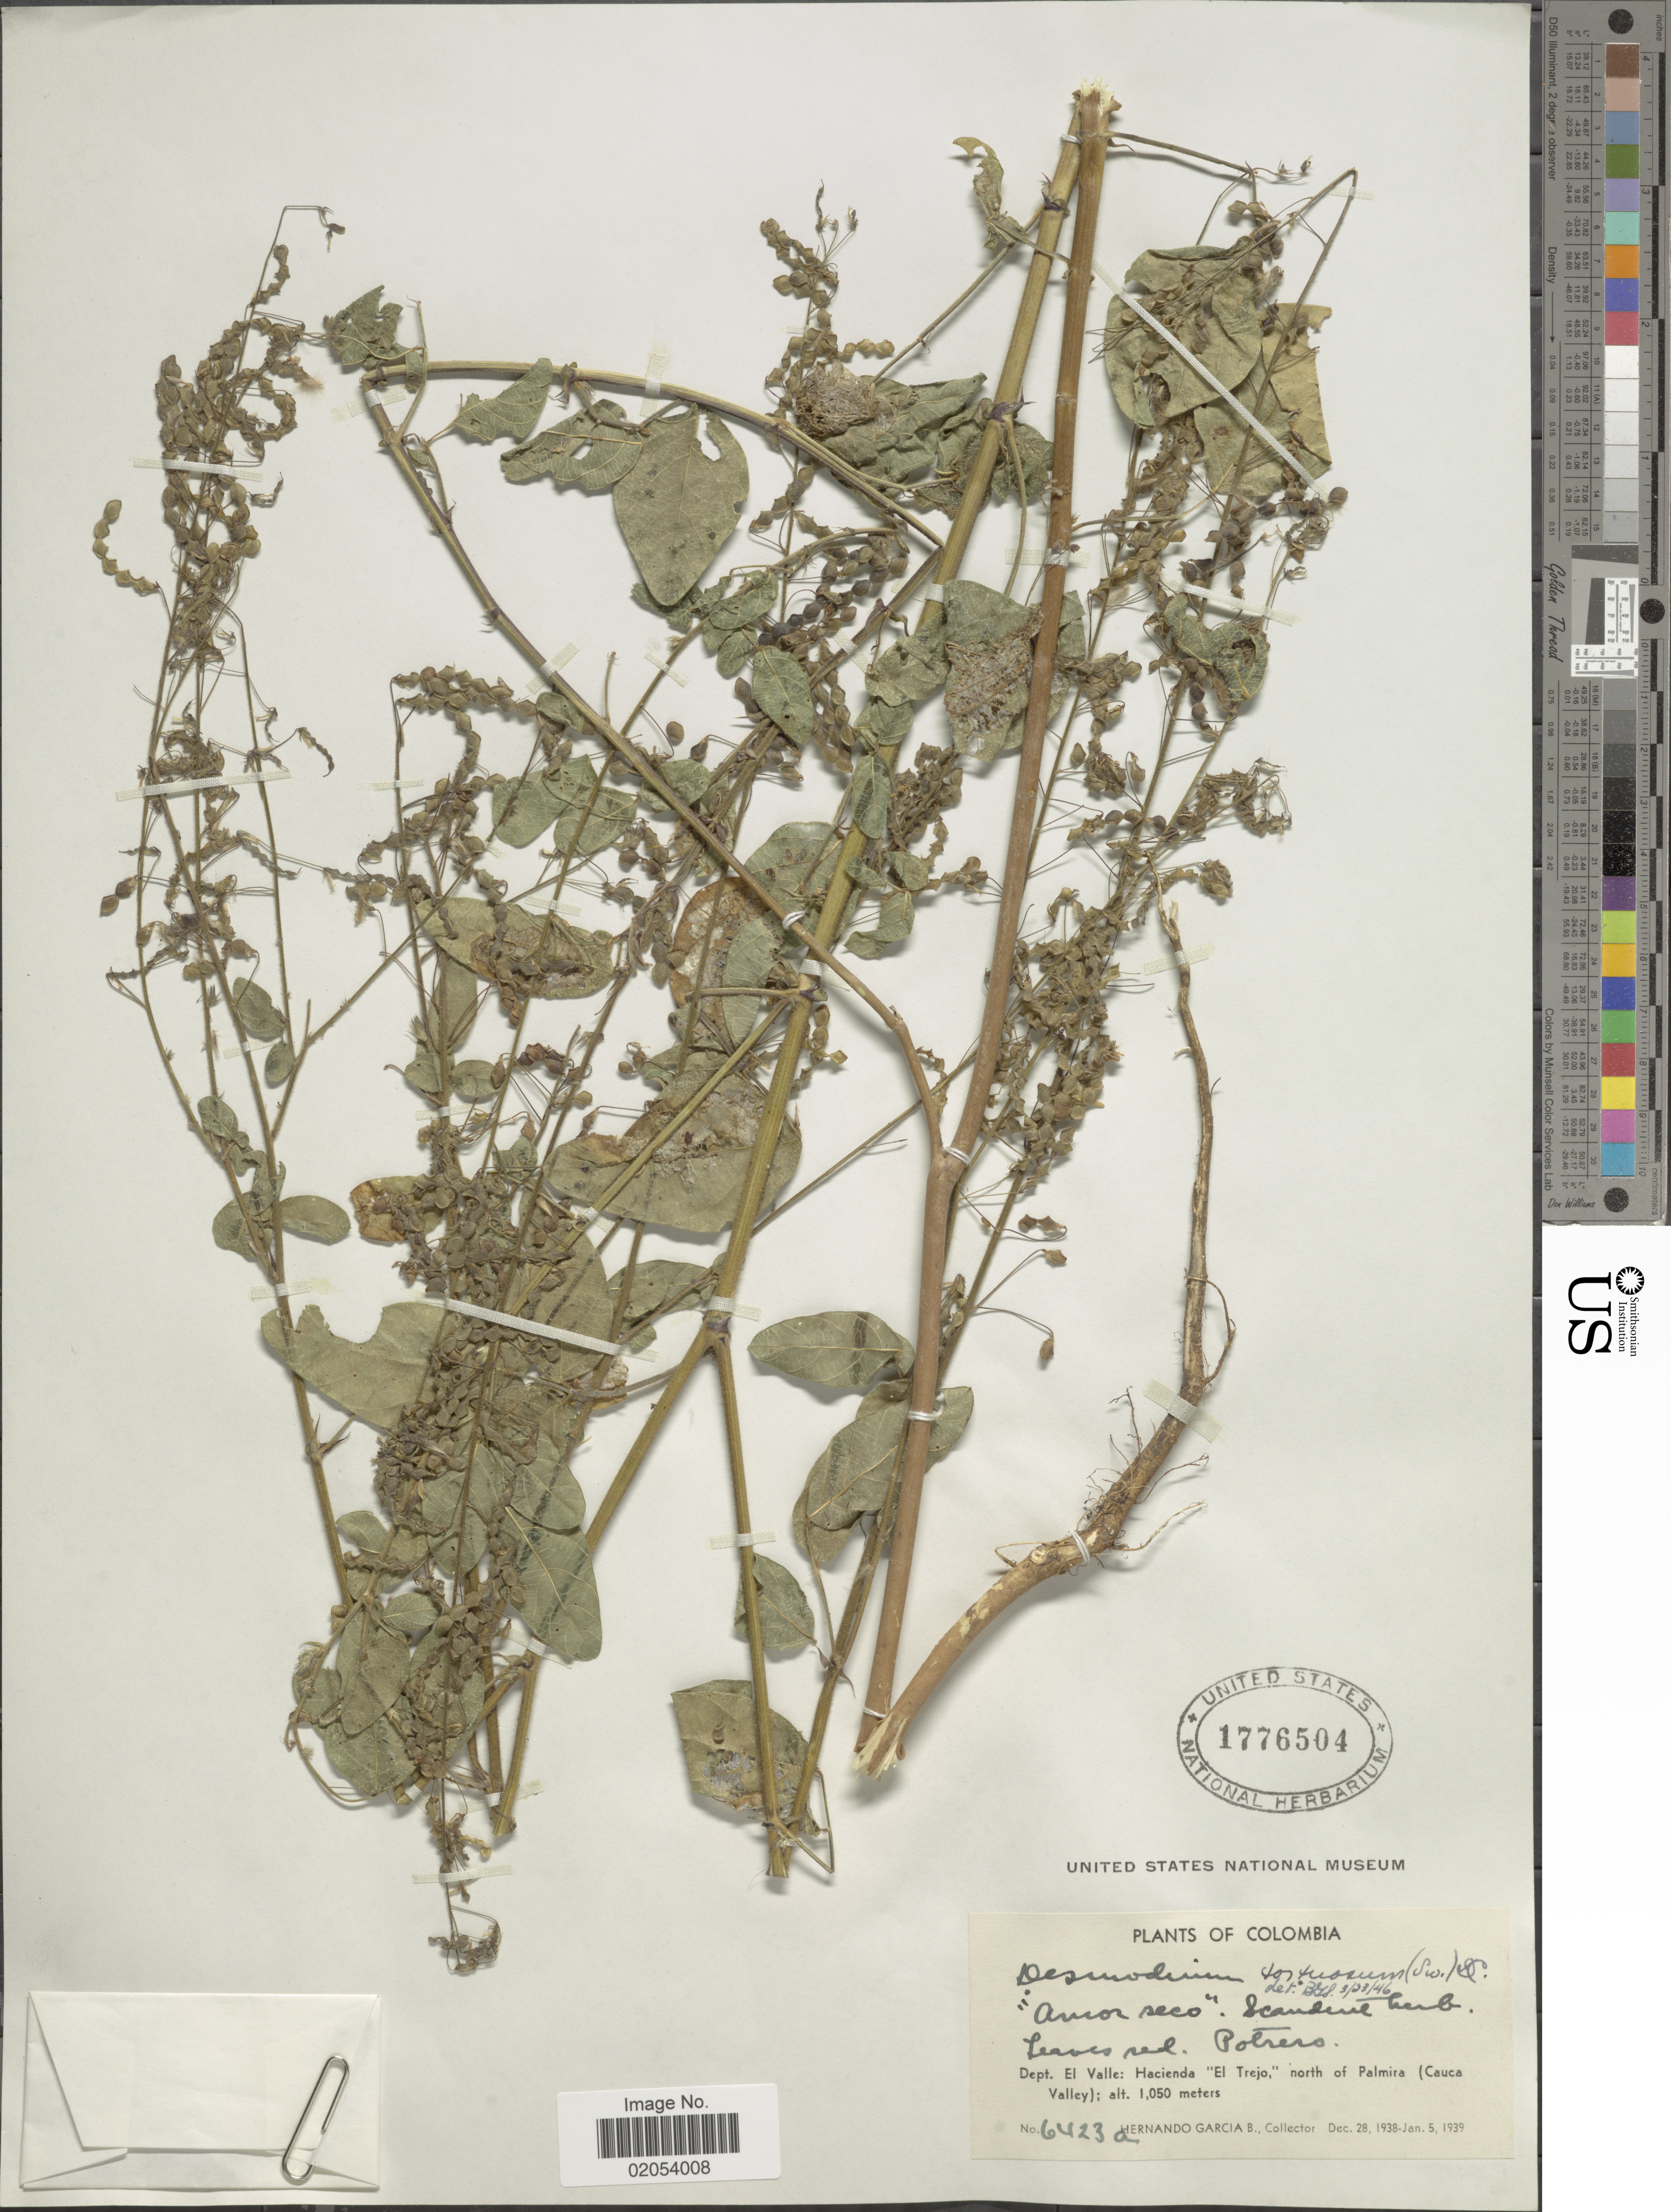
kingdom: Plantae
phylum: Tracheophyta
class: Magnoliopsida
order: Fabales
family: Fabaceae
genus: Desmodium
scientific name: Desmodium tortuosum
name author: (Sw.) DC.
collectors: H. García Barriga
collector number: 6423a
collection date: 1938-12-28/1939-01-05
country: Colombia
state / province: Valle del Cauca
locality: Dept. El Valle: hacienda "El Trejo"north of Palmira (Cauca Valley)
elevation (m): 1050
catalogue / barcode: US 1776504